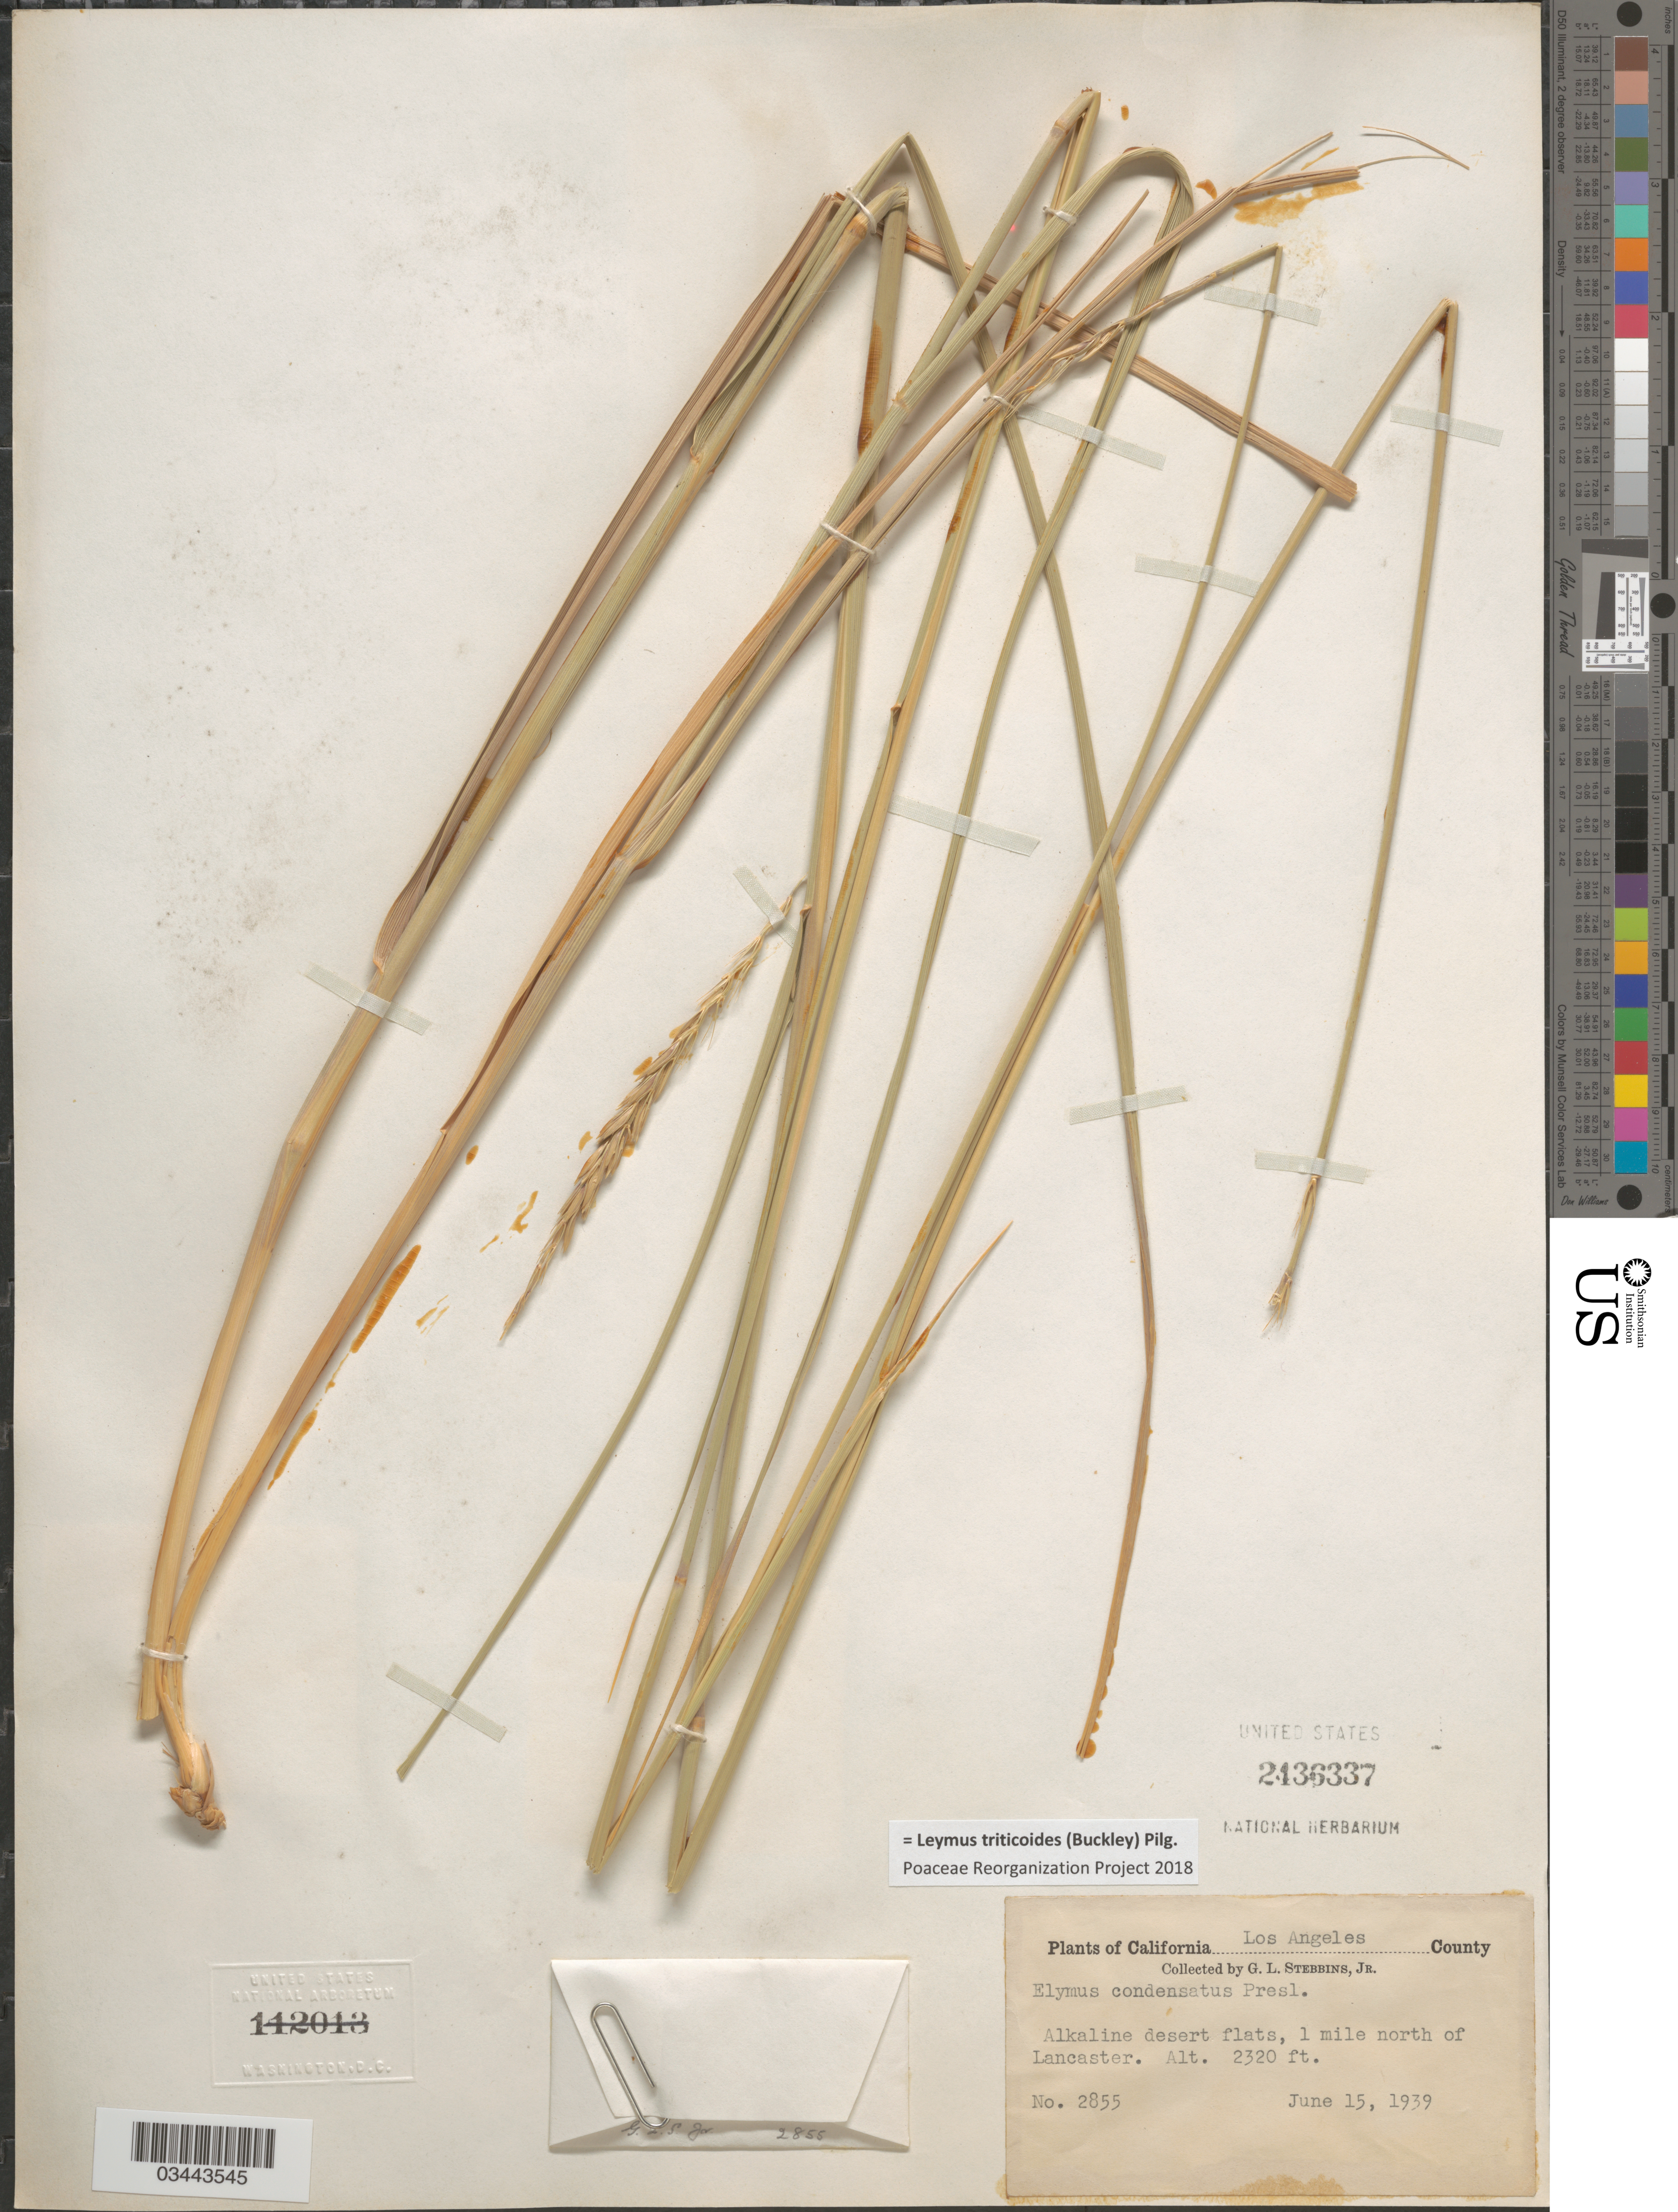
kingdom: Plantae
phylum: Tracheophyta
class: Liliopsida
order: Poales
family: Poaceae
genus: Leymus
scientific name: Leymus triticoides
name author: (Buckley) Pilg.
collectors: G. L. Stebbins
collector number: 2855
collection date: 1939-06-15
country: United States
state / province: California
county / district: Los Angeles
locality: Los Angeles County. Alkaline desert flats, 1 mile north of Lancaster.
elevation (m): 707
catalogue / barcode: US 2436337